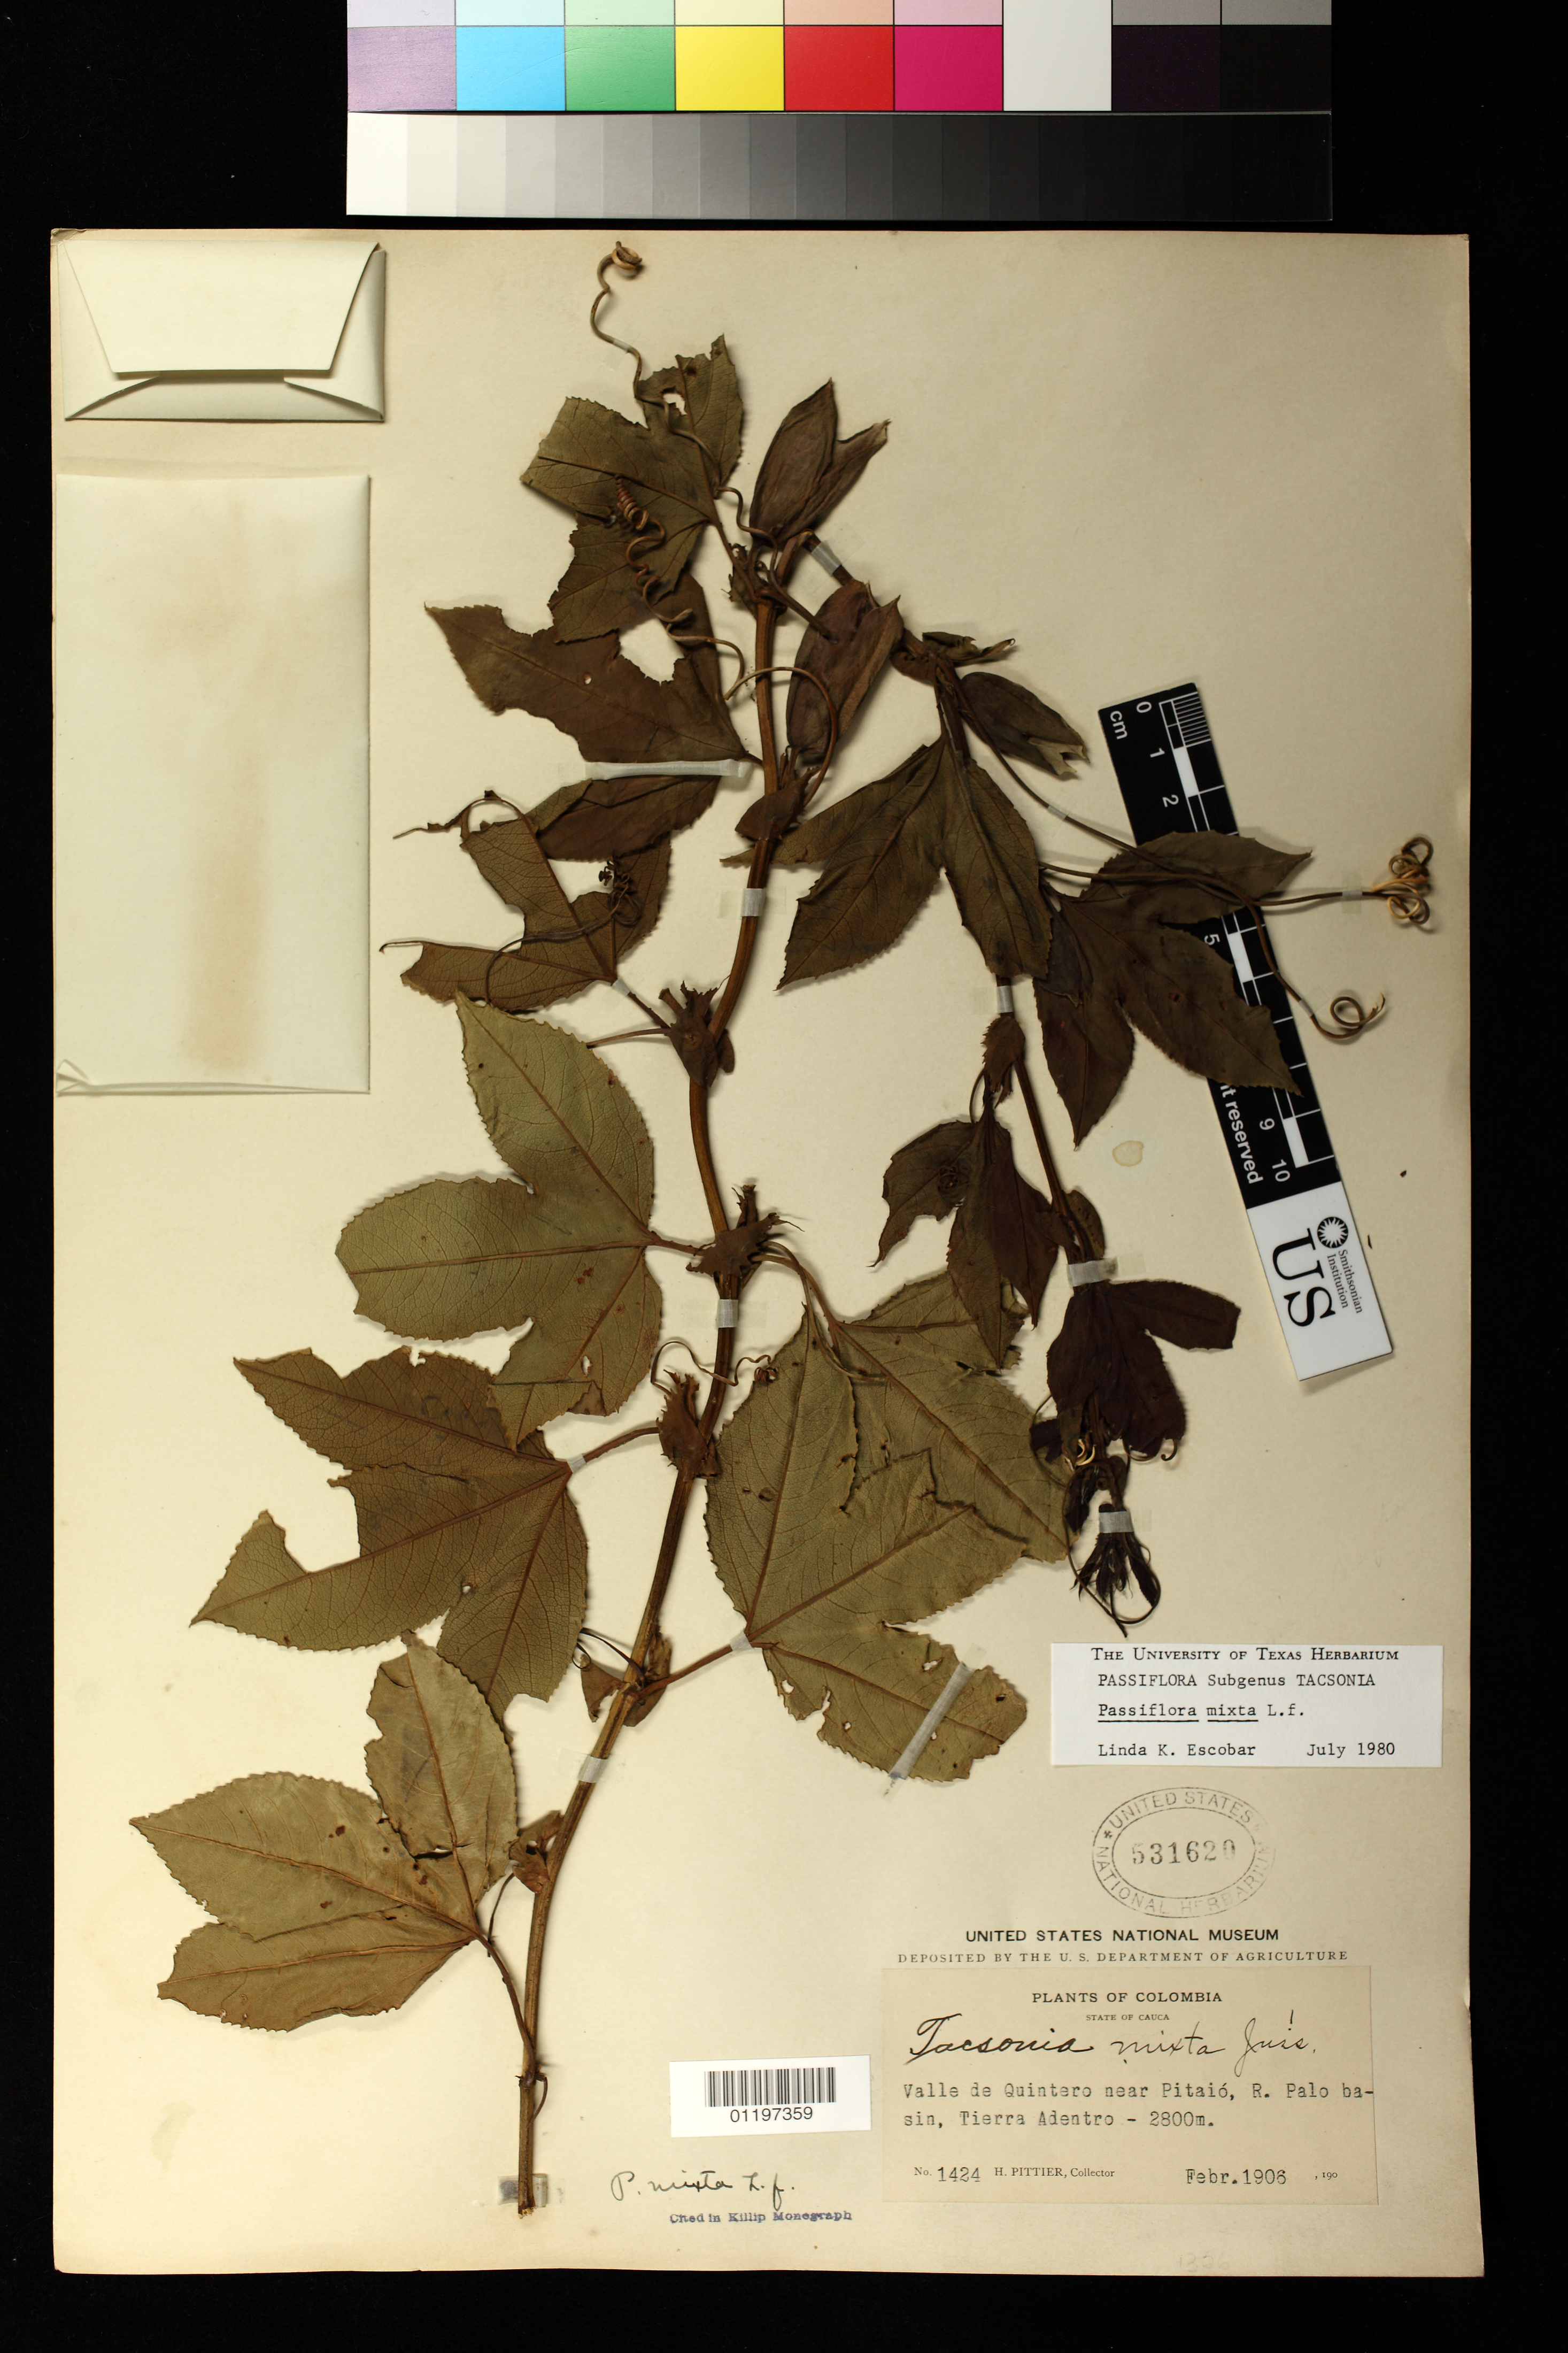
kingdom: Plantae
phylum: Tracheophyta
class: Magnoliopsida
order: Malpighiales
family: Passifloraceae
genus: Passiflora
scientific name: Passiflora mixta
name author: L. f.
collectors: H. F. Pittier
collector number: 1424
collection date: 1906-02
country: Colombia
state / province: Cauca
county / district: Quintero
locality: Valle de Quintero near Pitaió, R. Palo basin, Tierra Adentro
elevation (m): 2800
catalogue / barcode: US 531620